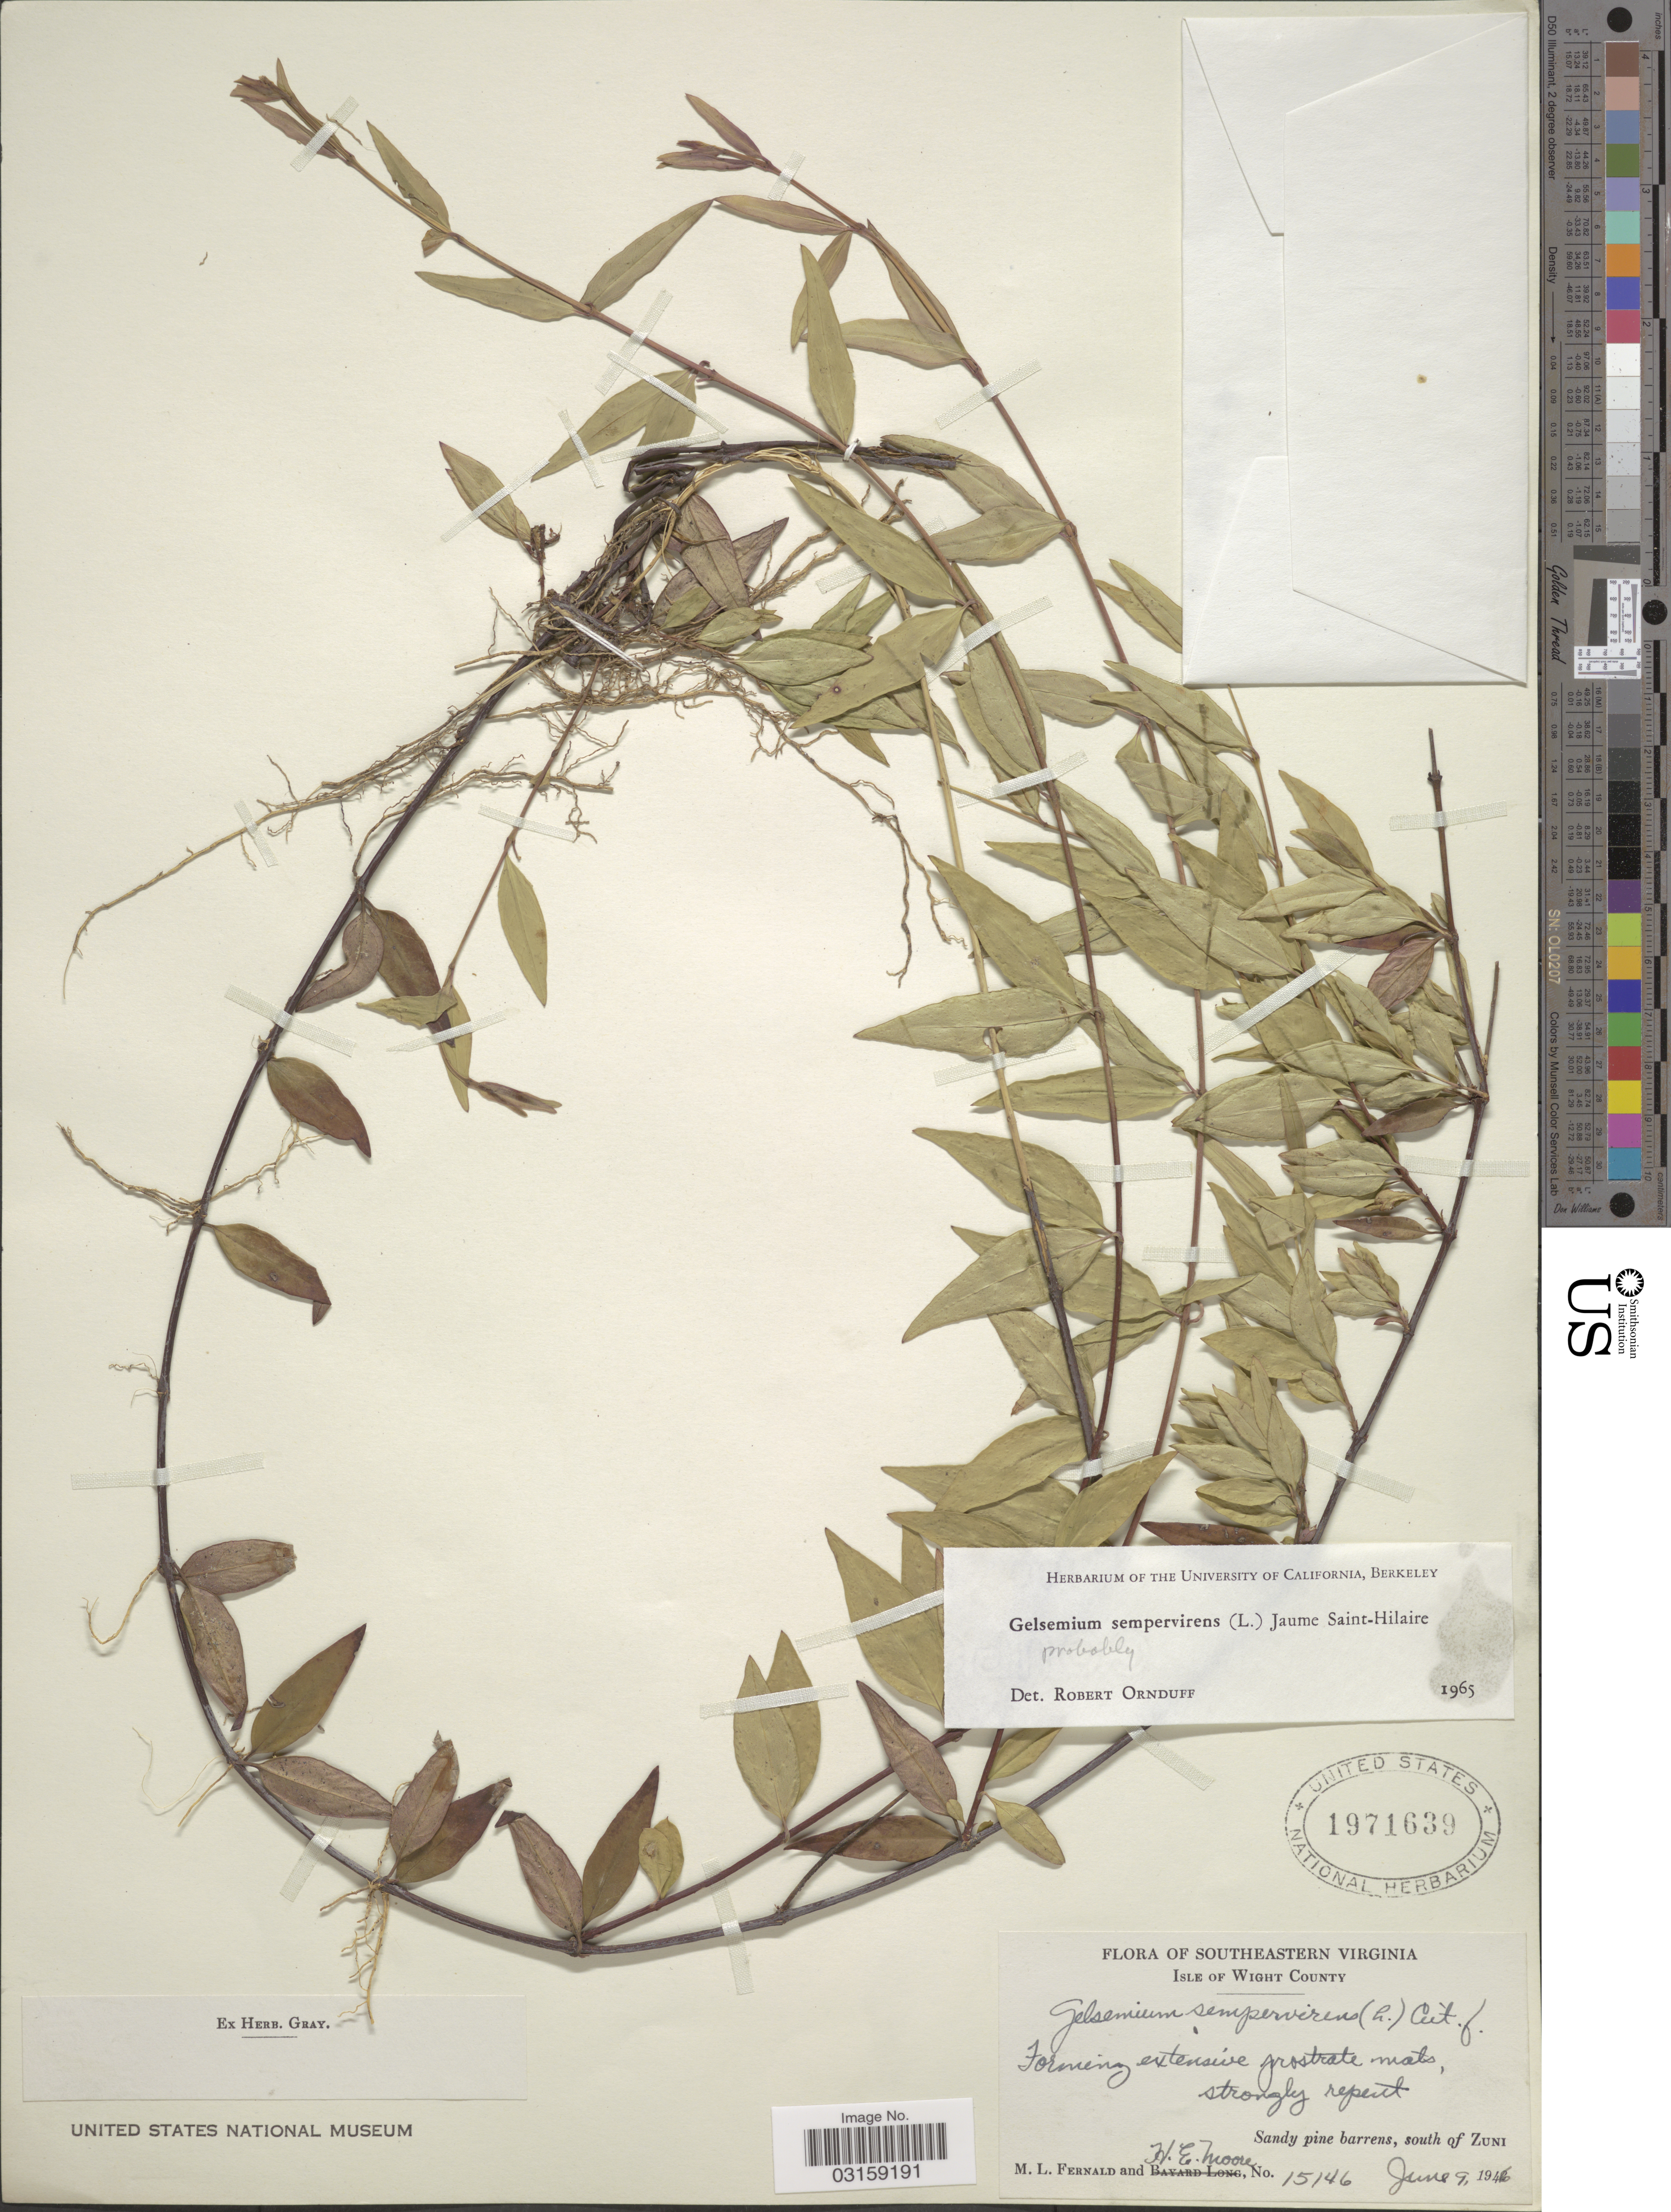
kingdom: Plantae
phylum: Tracheophyta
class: Magnoliopsida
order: Gentianales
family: Gelsemiaceae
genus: Gelsemium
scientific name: Gelsemium sempervirens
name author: (L.) J. St.-Hil.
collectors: M. L. Fernald & H. Moore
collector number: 15146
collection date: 1946-06-09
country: United States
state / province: Virginia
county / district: Isle of Wight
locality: Southeastern Virginia. Isle of Wight County. Sandy pine barrens, south of Zuni.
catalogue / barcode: US 1971639